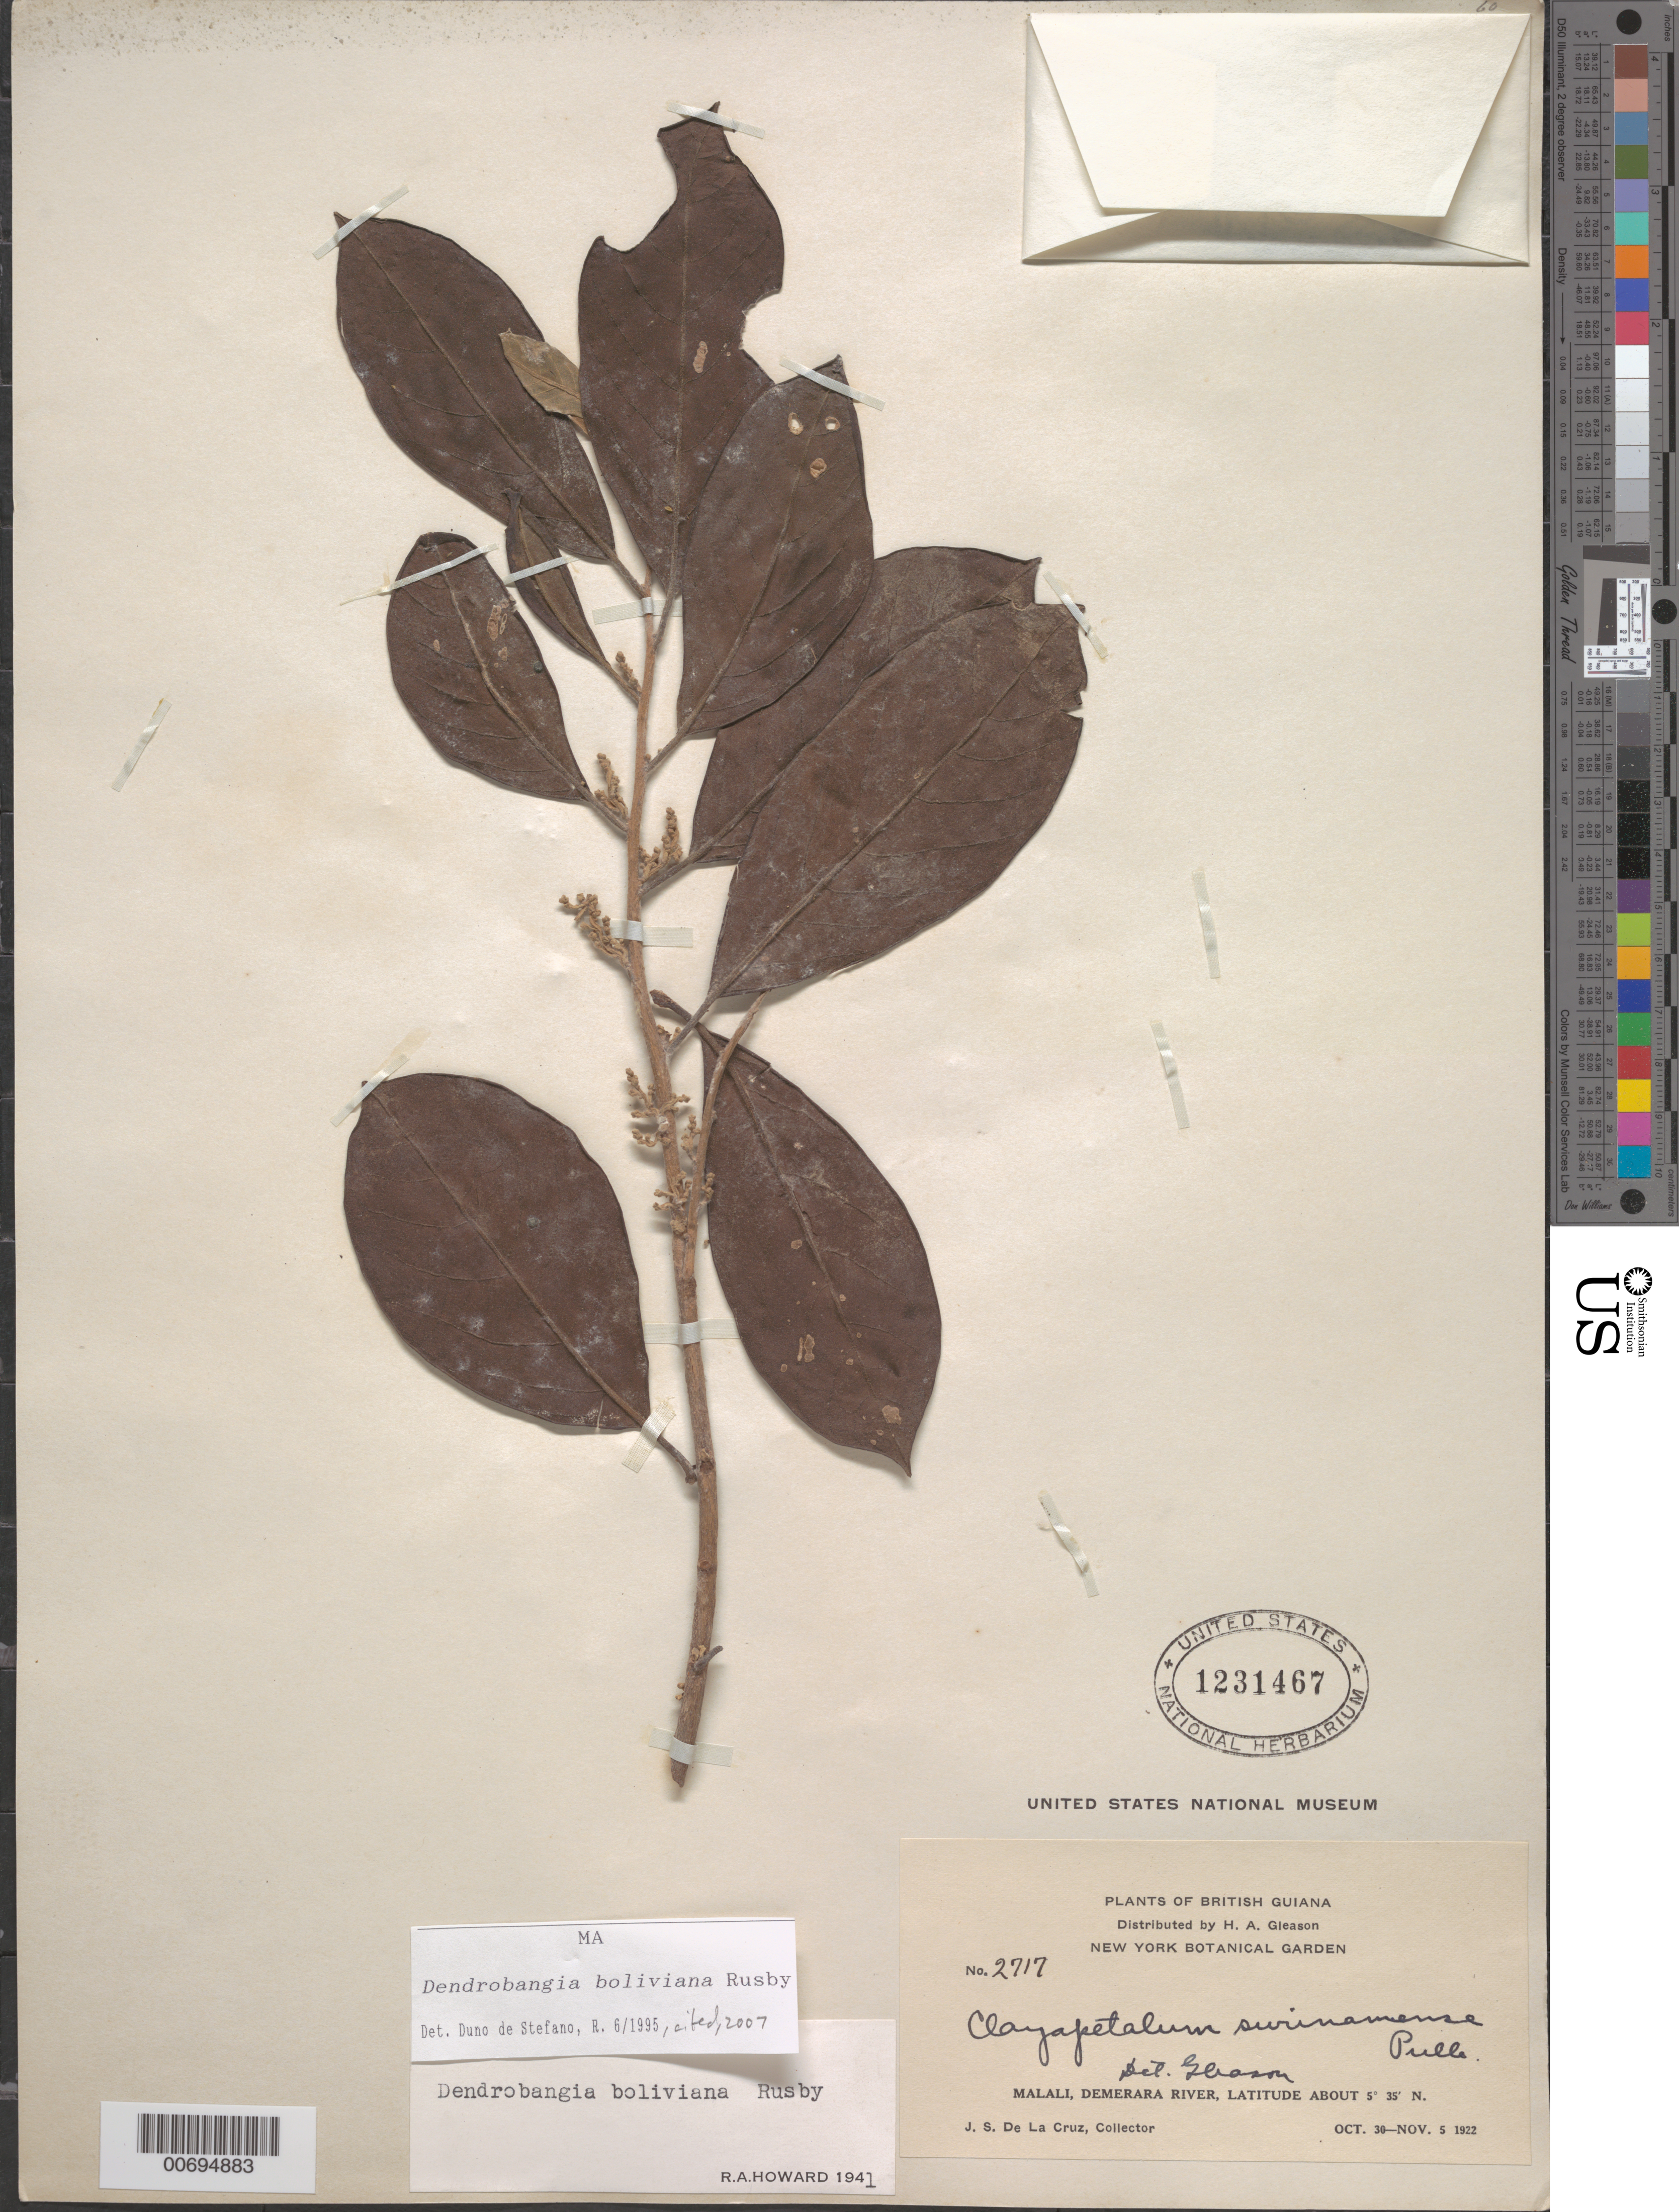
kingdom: Plantae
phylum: Tracheophyta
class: Magnoliopsida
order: Metteniusales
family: Metteniusaceae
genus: Dendrobangia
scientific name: Dendrobangia boliviana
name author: Rusby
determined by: Duno de Stefano, R.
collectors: J. S. de la Cruz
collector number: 2717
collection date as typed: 30-Oct-22 to 5-Nov-22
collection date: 1922-10-30/1922-11-05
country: Guyana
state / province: U. Demerara-Berbice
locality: Malali, Demerara R.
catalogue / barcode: US 1231467